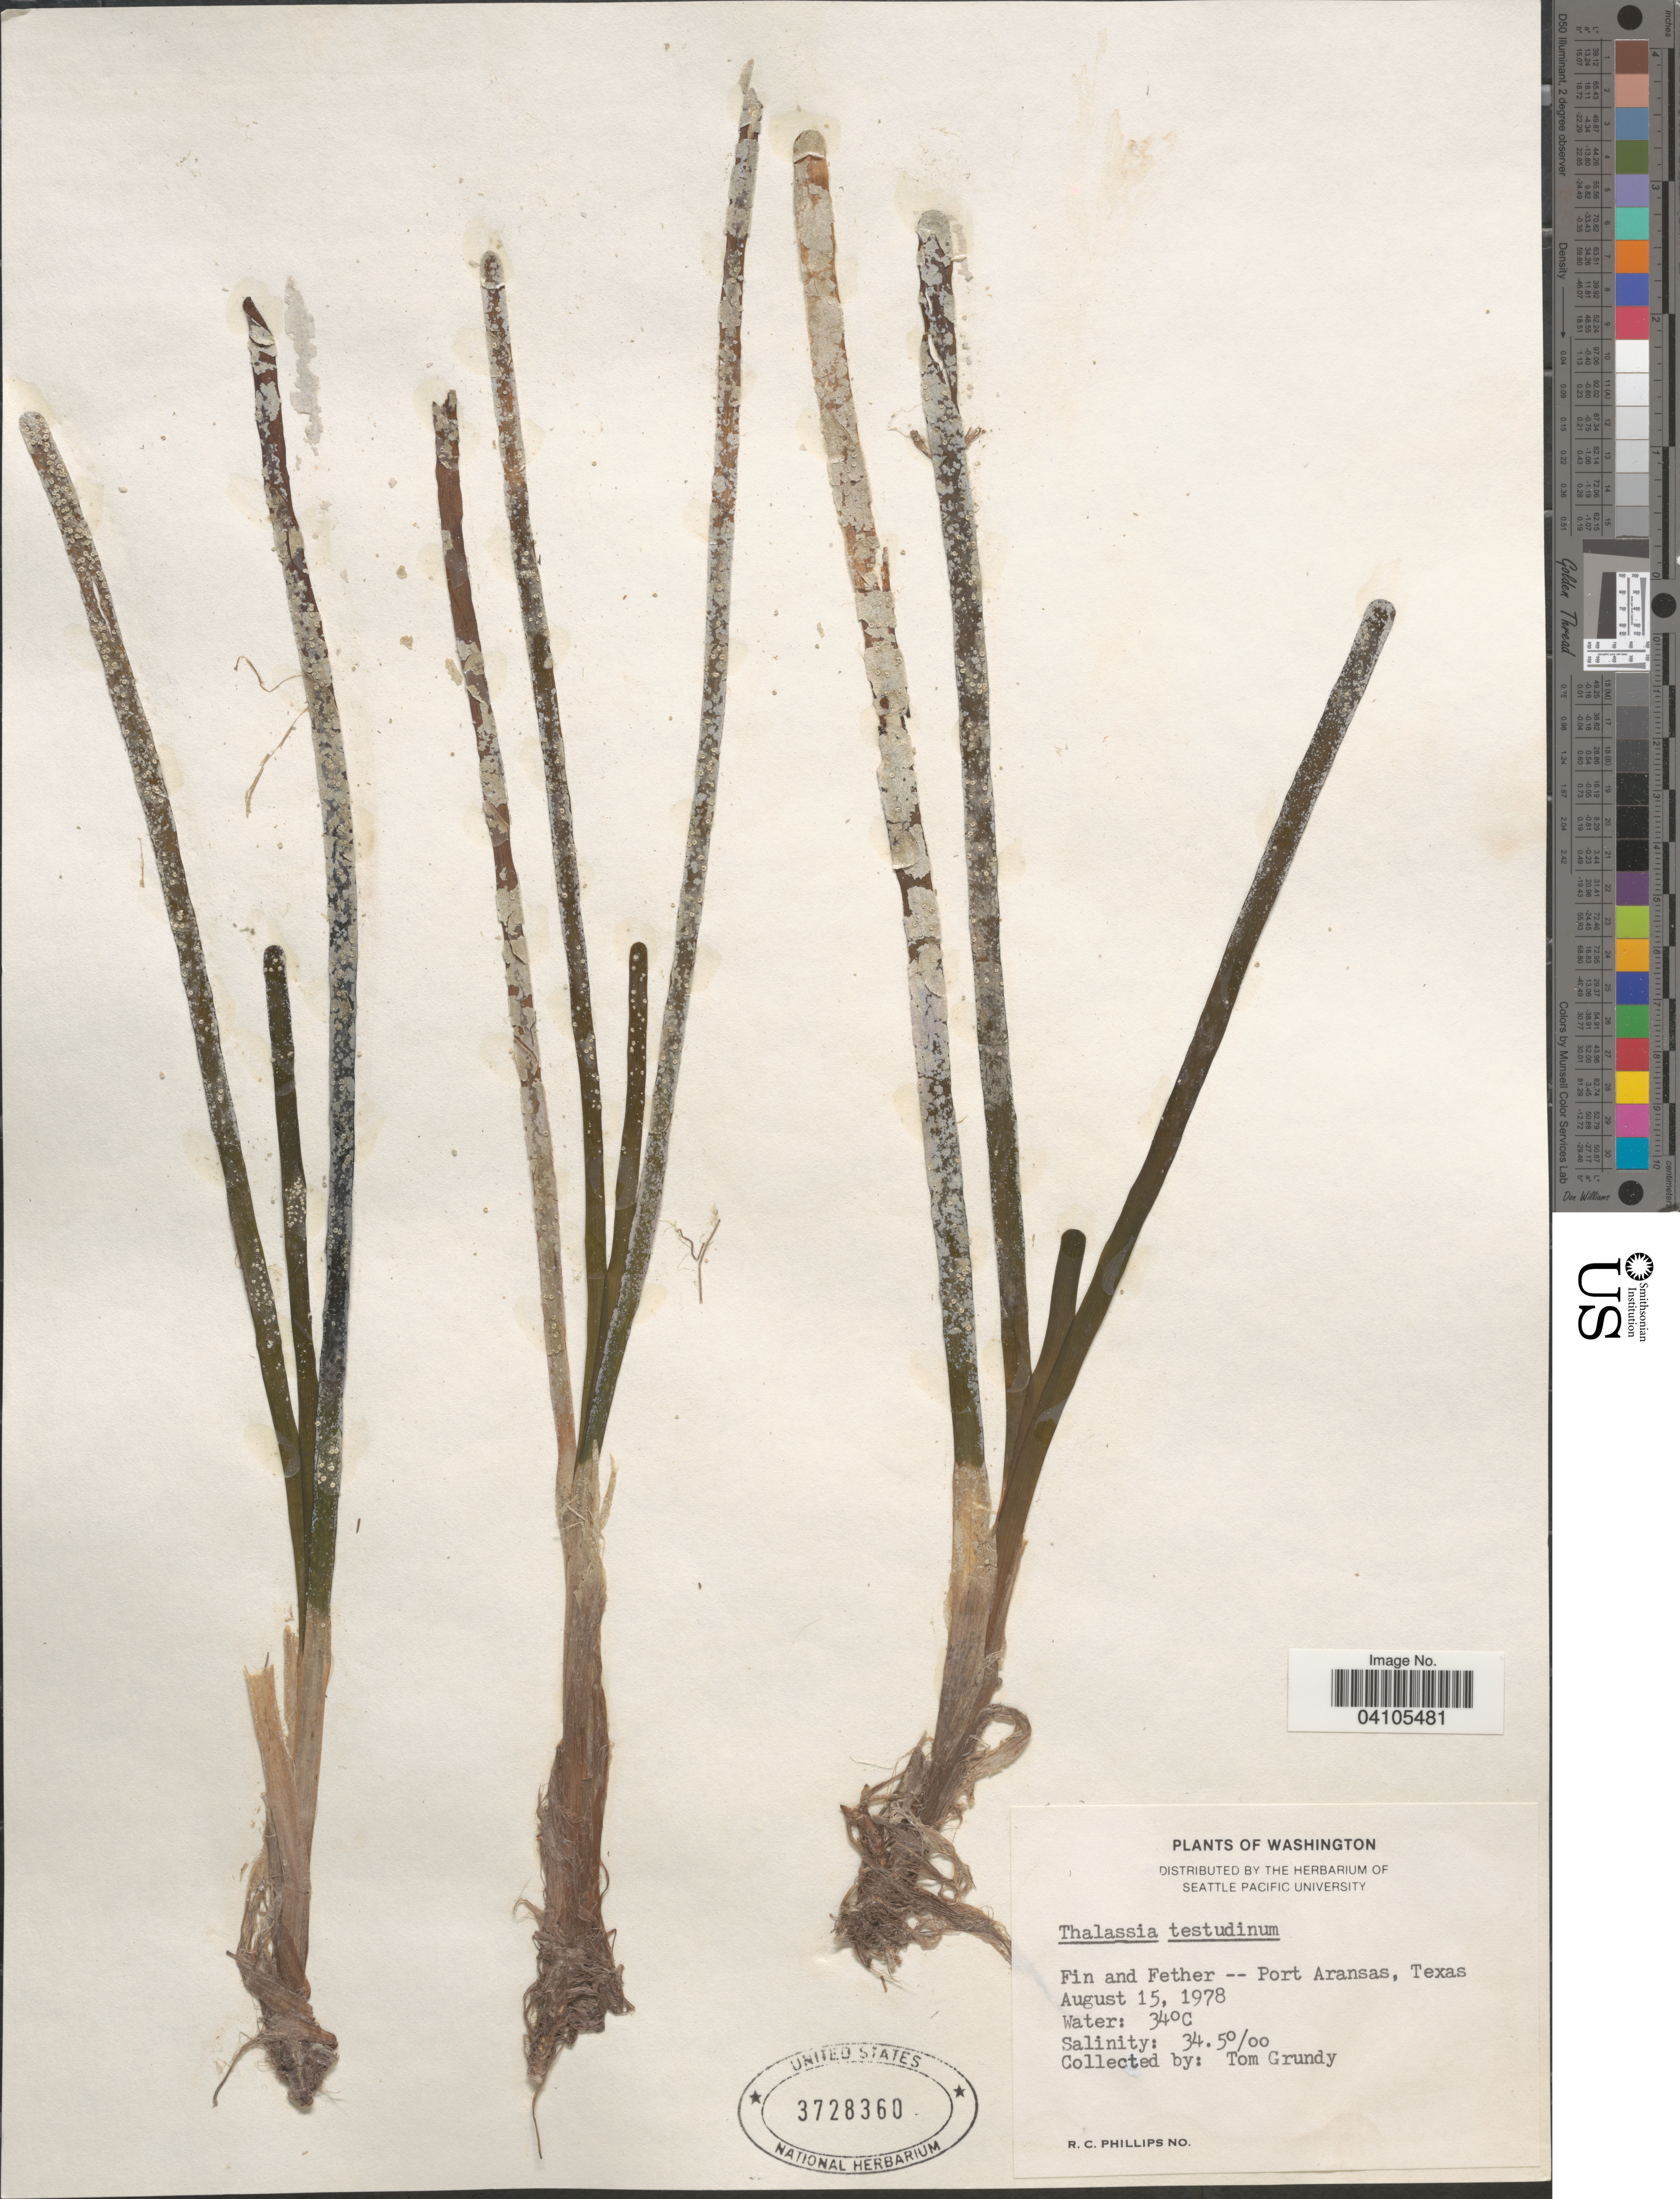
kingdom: Plantae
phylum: Tracheophyta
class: Liliopsida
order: Alismatales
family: Hydrocharitaceae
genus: Thalassia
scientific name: Thalassia testudinum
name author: Banks & Sol. ex K.D. Koenig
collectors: T. Grundy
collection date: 1978-08-15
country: United States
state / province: Texas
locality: Fin and Fether -- Port Aransas.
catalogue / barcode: US 3728360